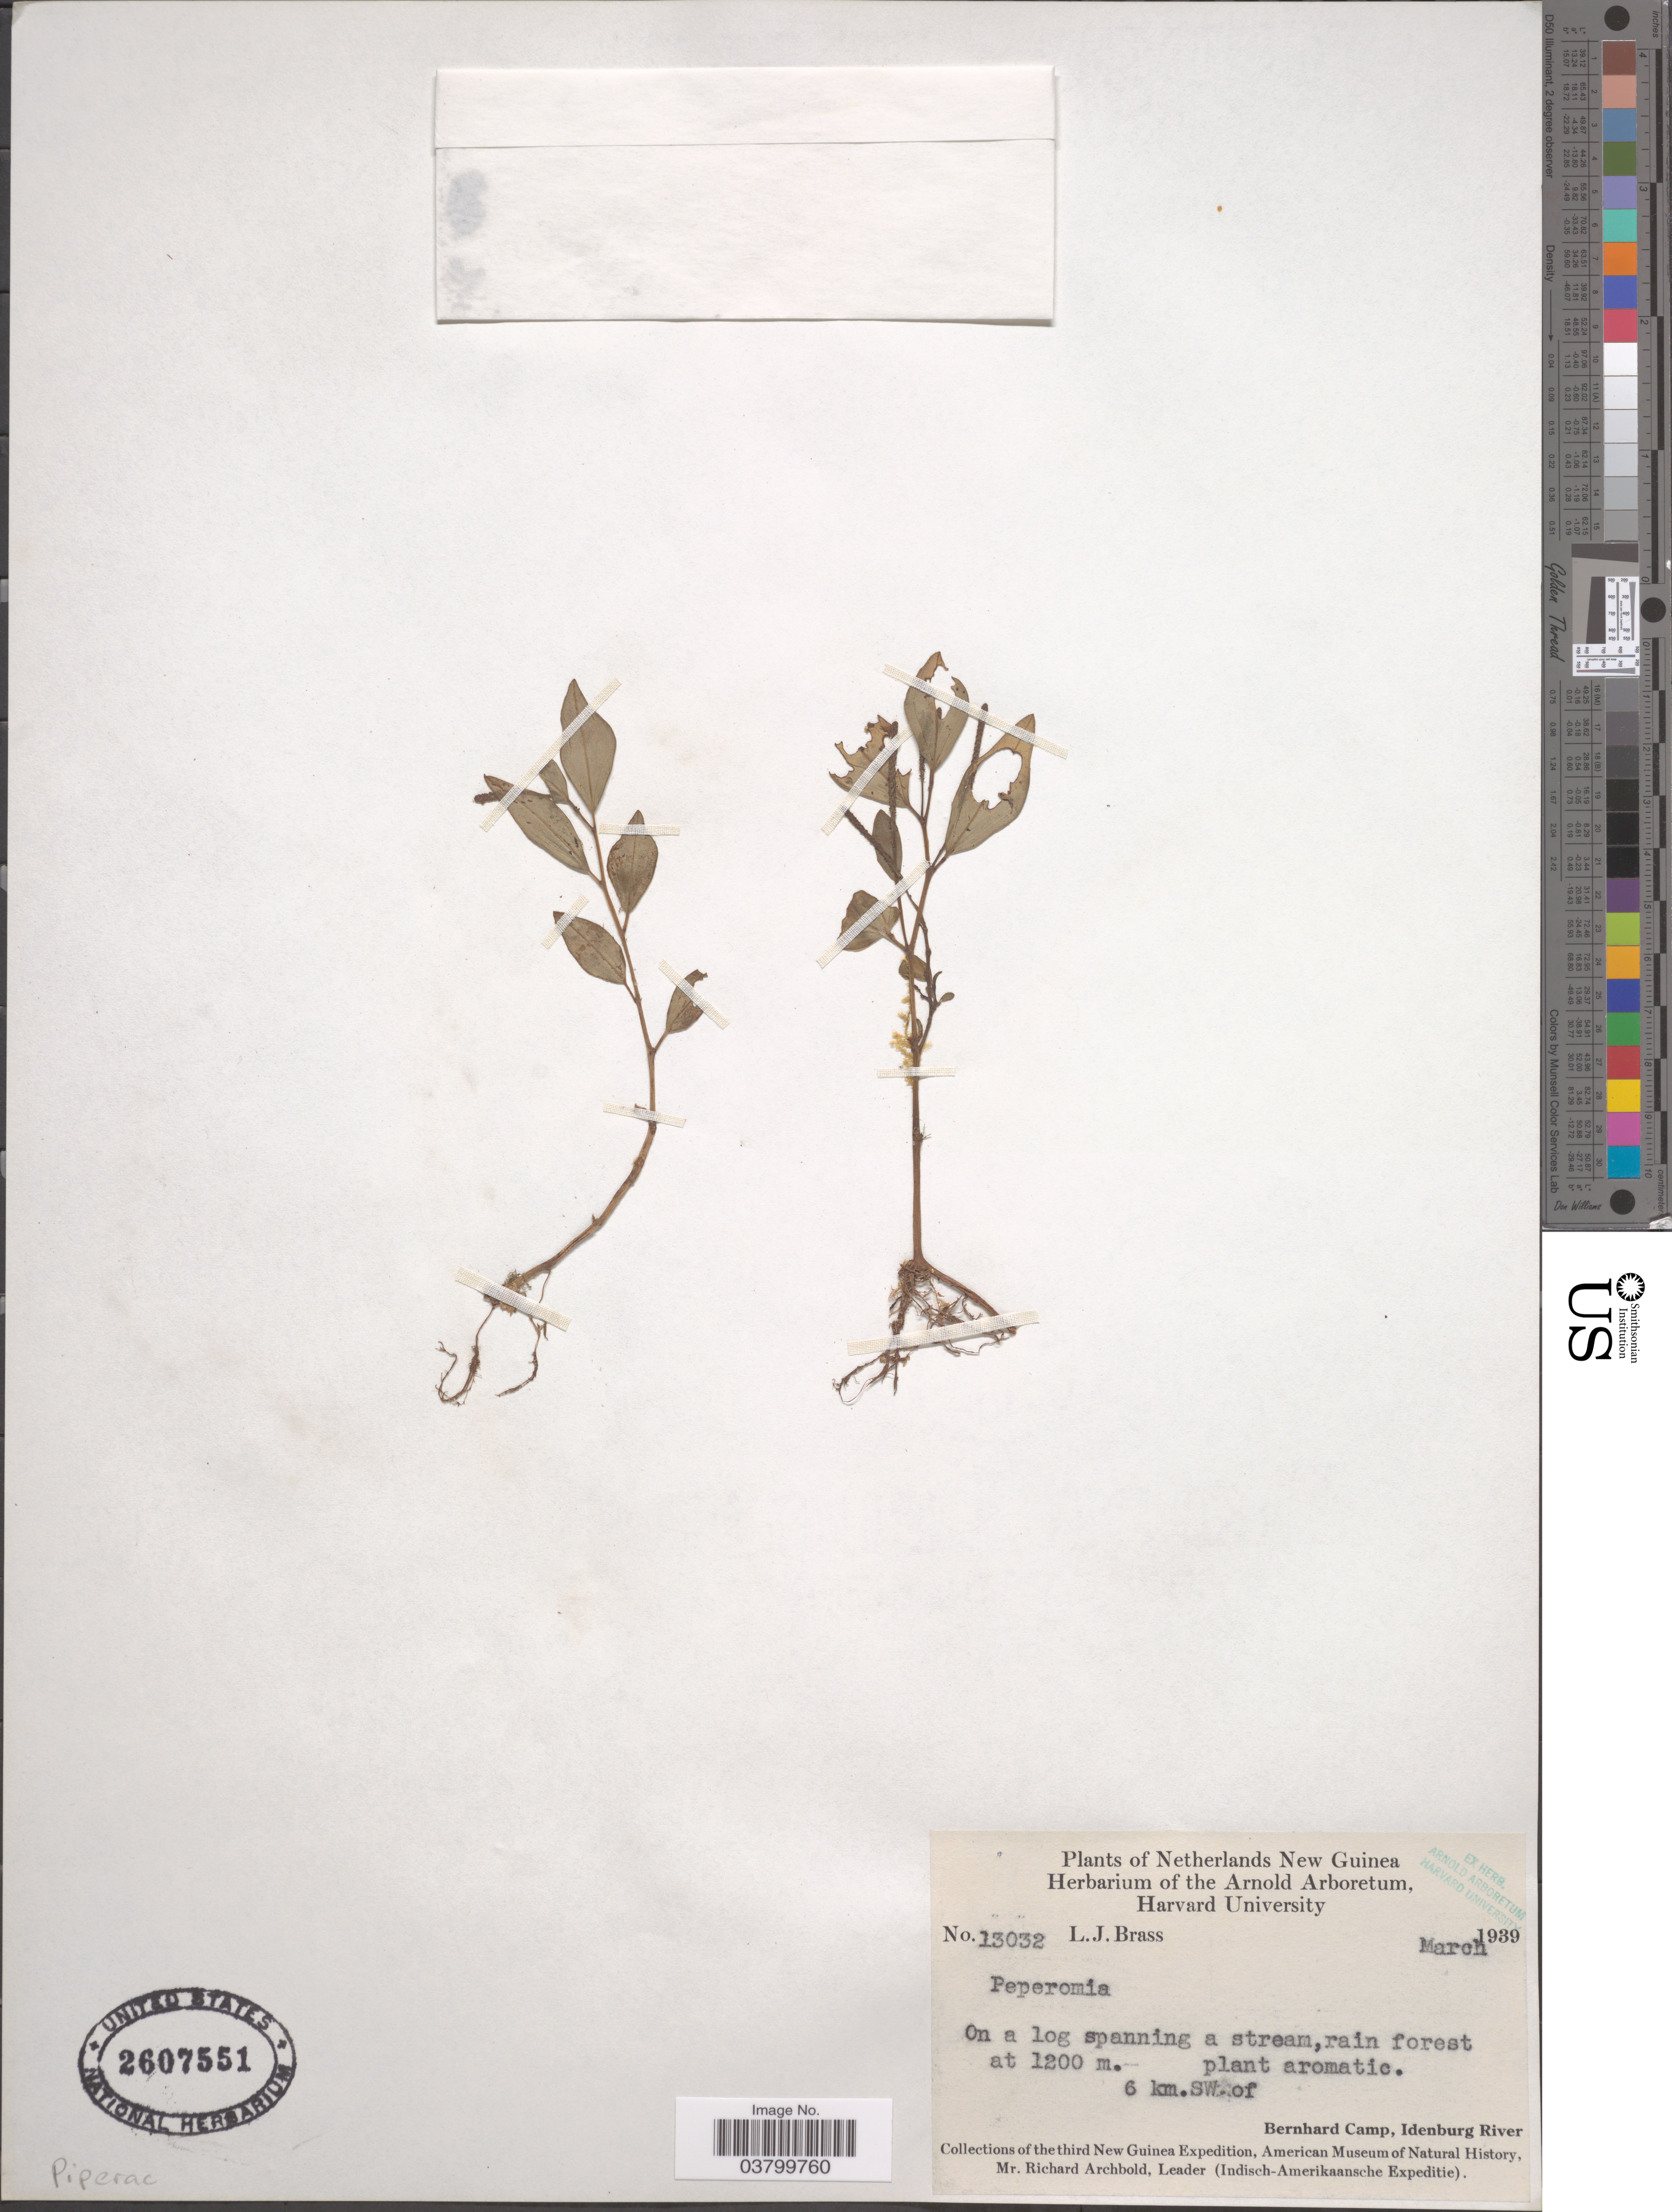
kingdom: Plantae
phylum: Tracheophyta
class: Magnoliopsida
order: Piperales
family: Piperaceae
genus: Peperomia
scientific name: Peperomia sp.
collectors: L. J. Brass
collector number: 13032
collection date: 1939-03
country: Indonesia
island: New Guinea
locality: Netherlands New Guinea. On a log spanning a stream. 6 km. SW. of Bernhard Camp. Idenburg River.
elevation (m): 1200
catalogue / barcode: US 2607551